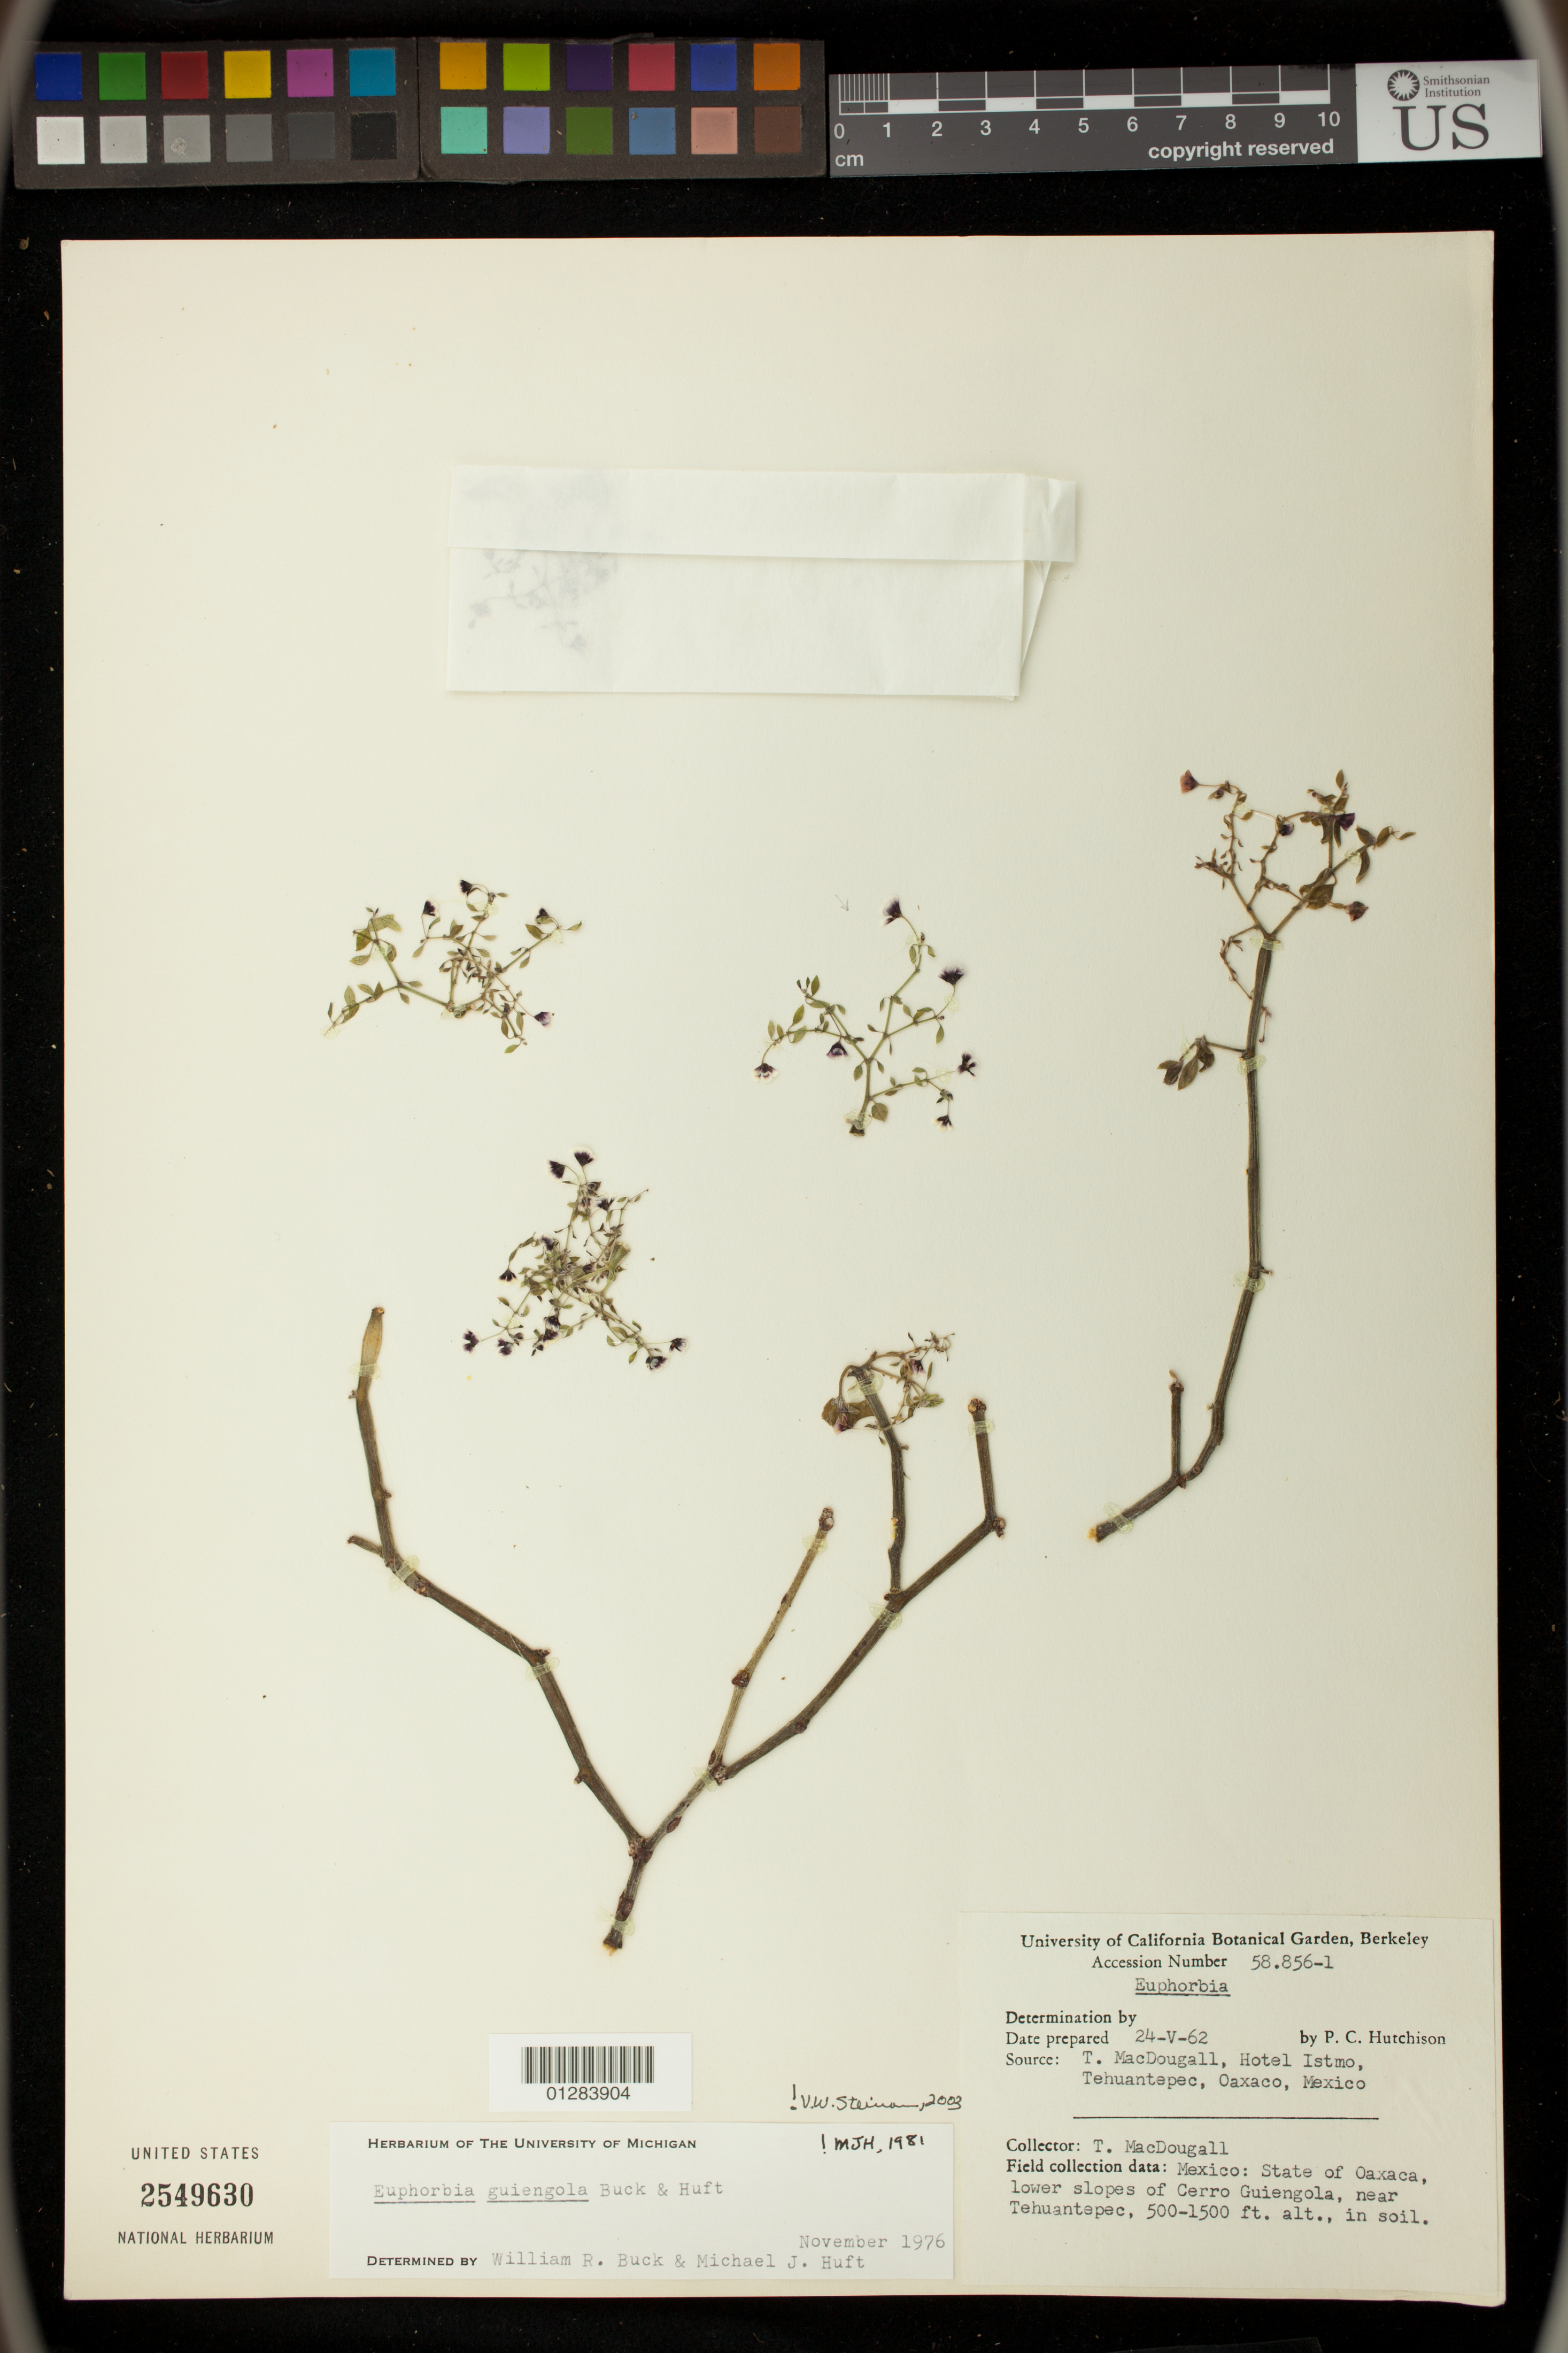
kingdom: Plantae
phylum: Tracheophyta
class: Magnoliopsida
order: Malpighiales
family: Euphorbiaceae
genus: Euphorbia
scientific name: Euphorbia guiengola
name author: W.R. Buck & Huft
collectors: T. B. MacDougall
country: Mexico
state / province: Oaxaca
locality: Lower slopes of Cerro Guiengola, near Tehuantepec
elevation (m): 152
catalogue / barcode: US 2549630